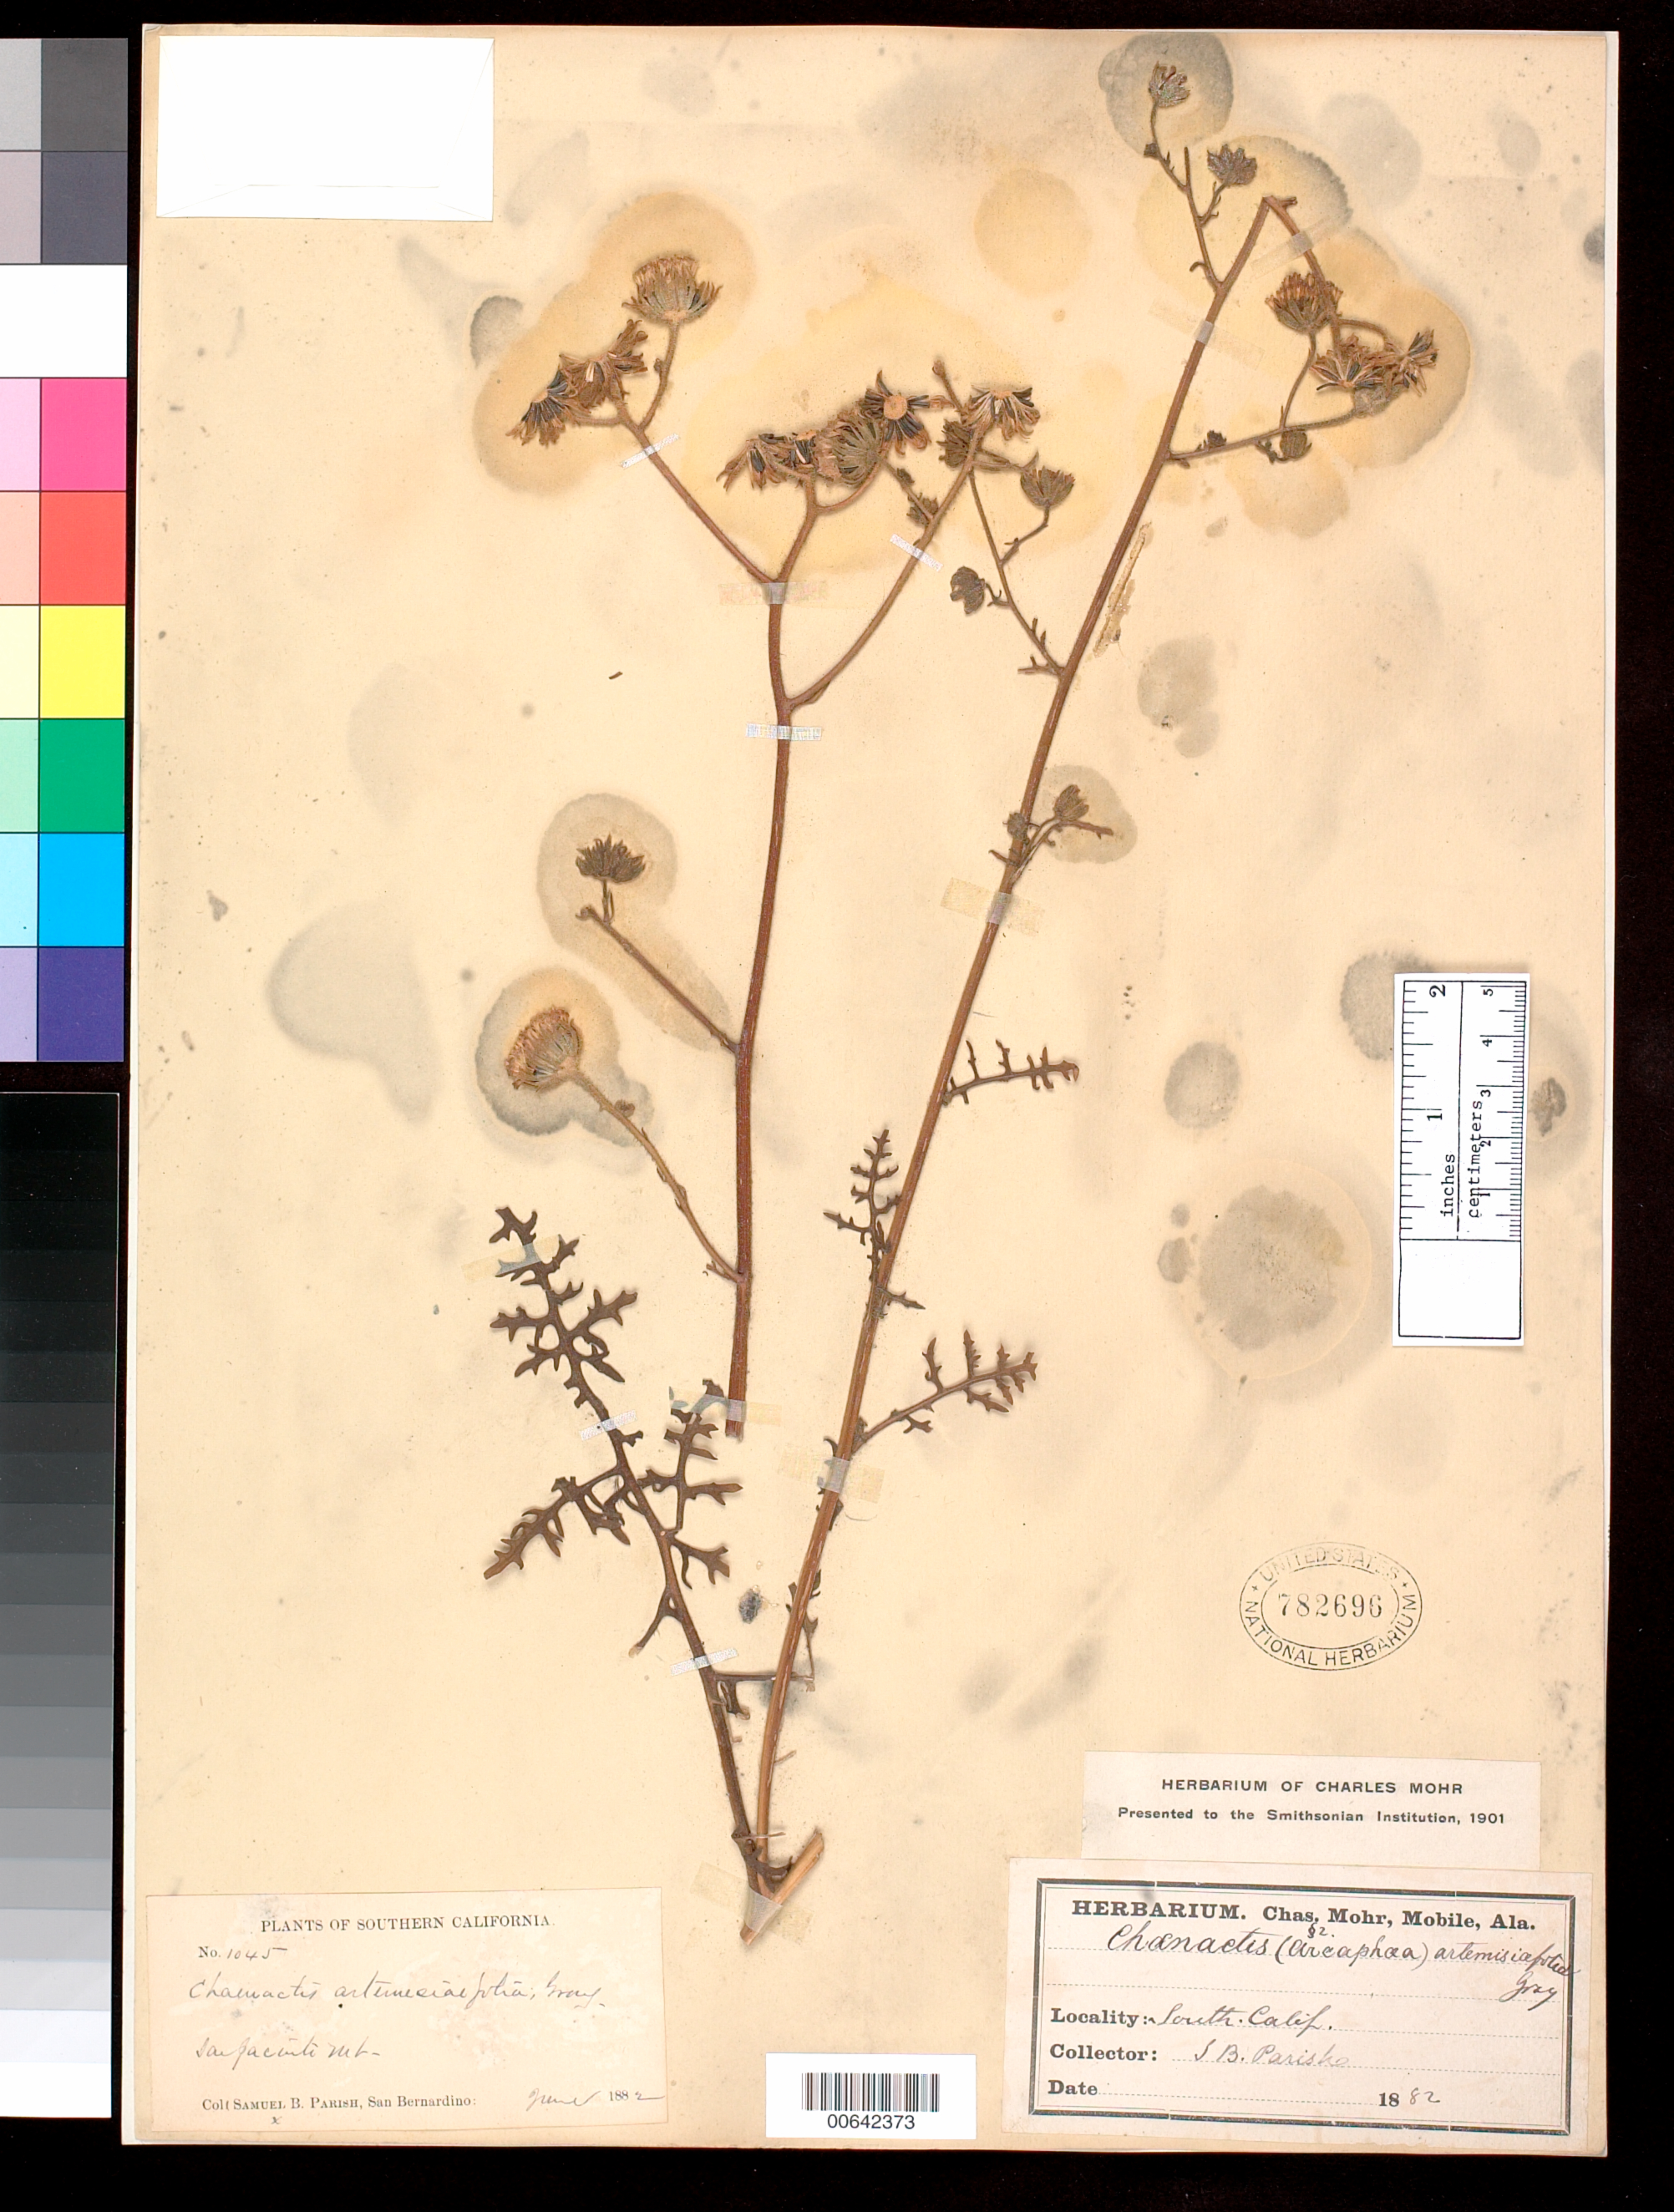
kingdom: Plantae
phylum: Tracheophyta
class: Magnoliopsida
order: Asterales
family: Asteraceae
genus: Chaenactis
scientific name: Chaenactis artemisiifolia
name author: A. Gray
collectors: S. B. Parish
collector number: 1045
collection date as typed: Jun 1882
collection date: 1882-06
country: United States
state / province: California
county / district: Riverside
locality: San Jacinto Mts.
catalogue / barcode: US 782696